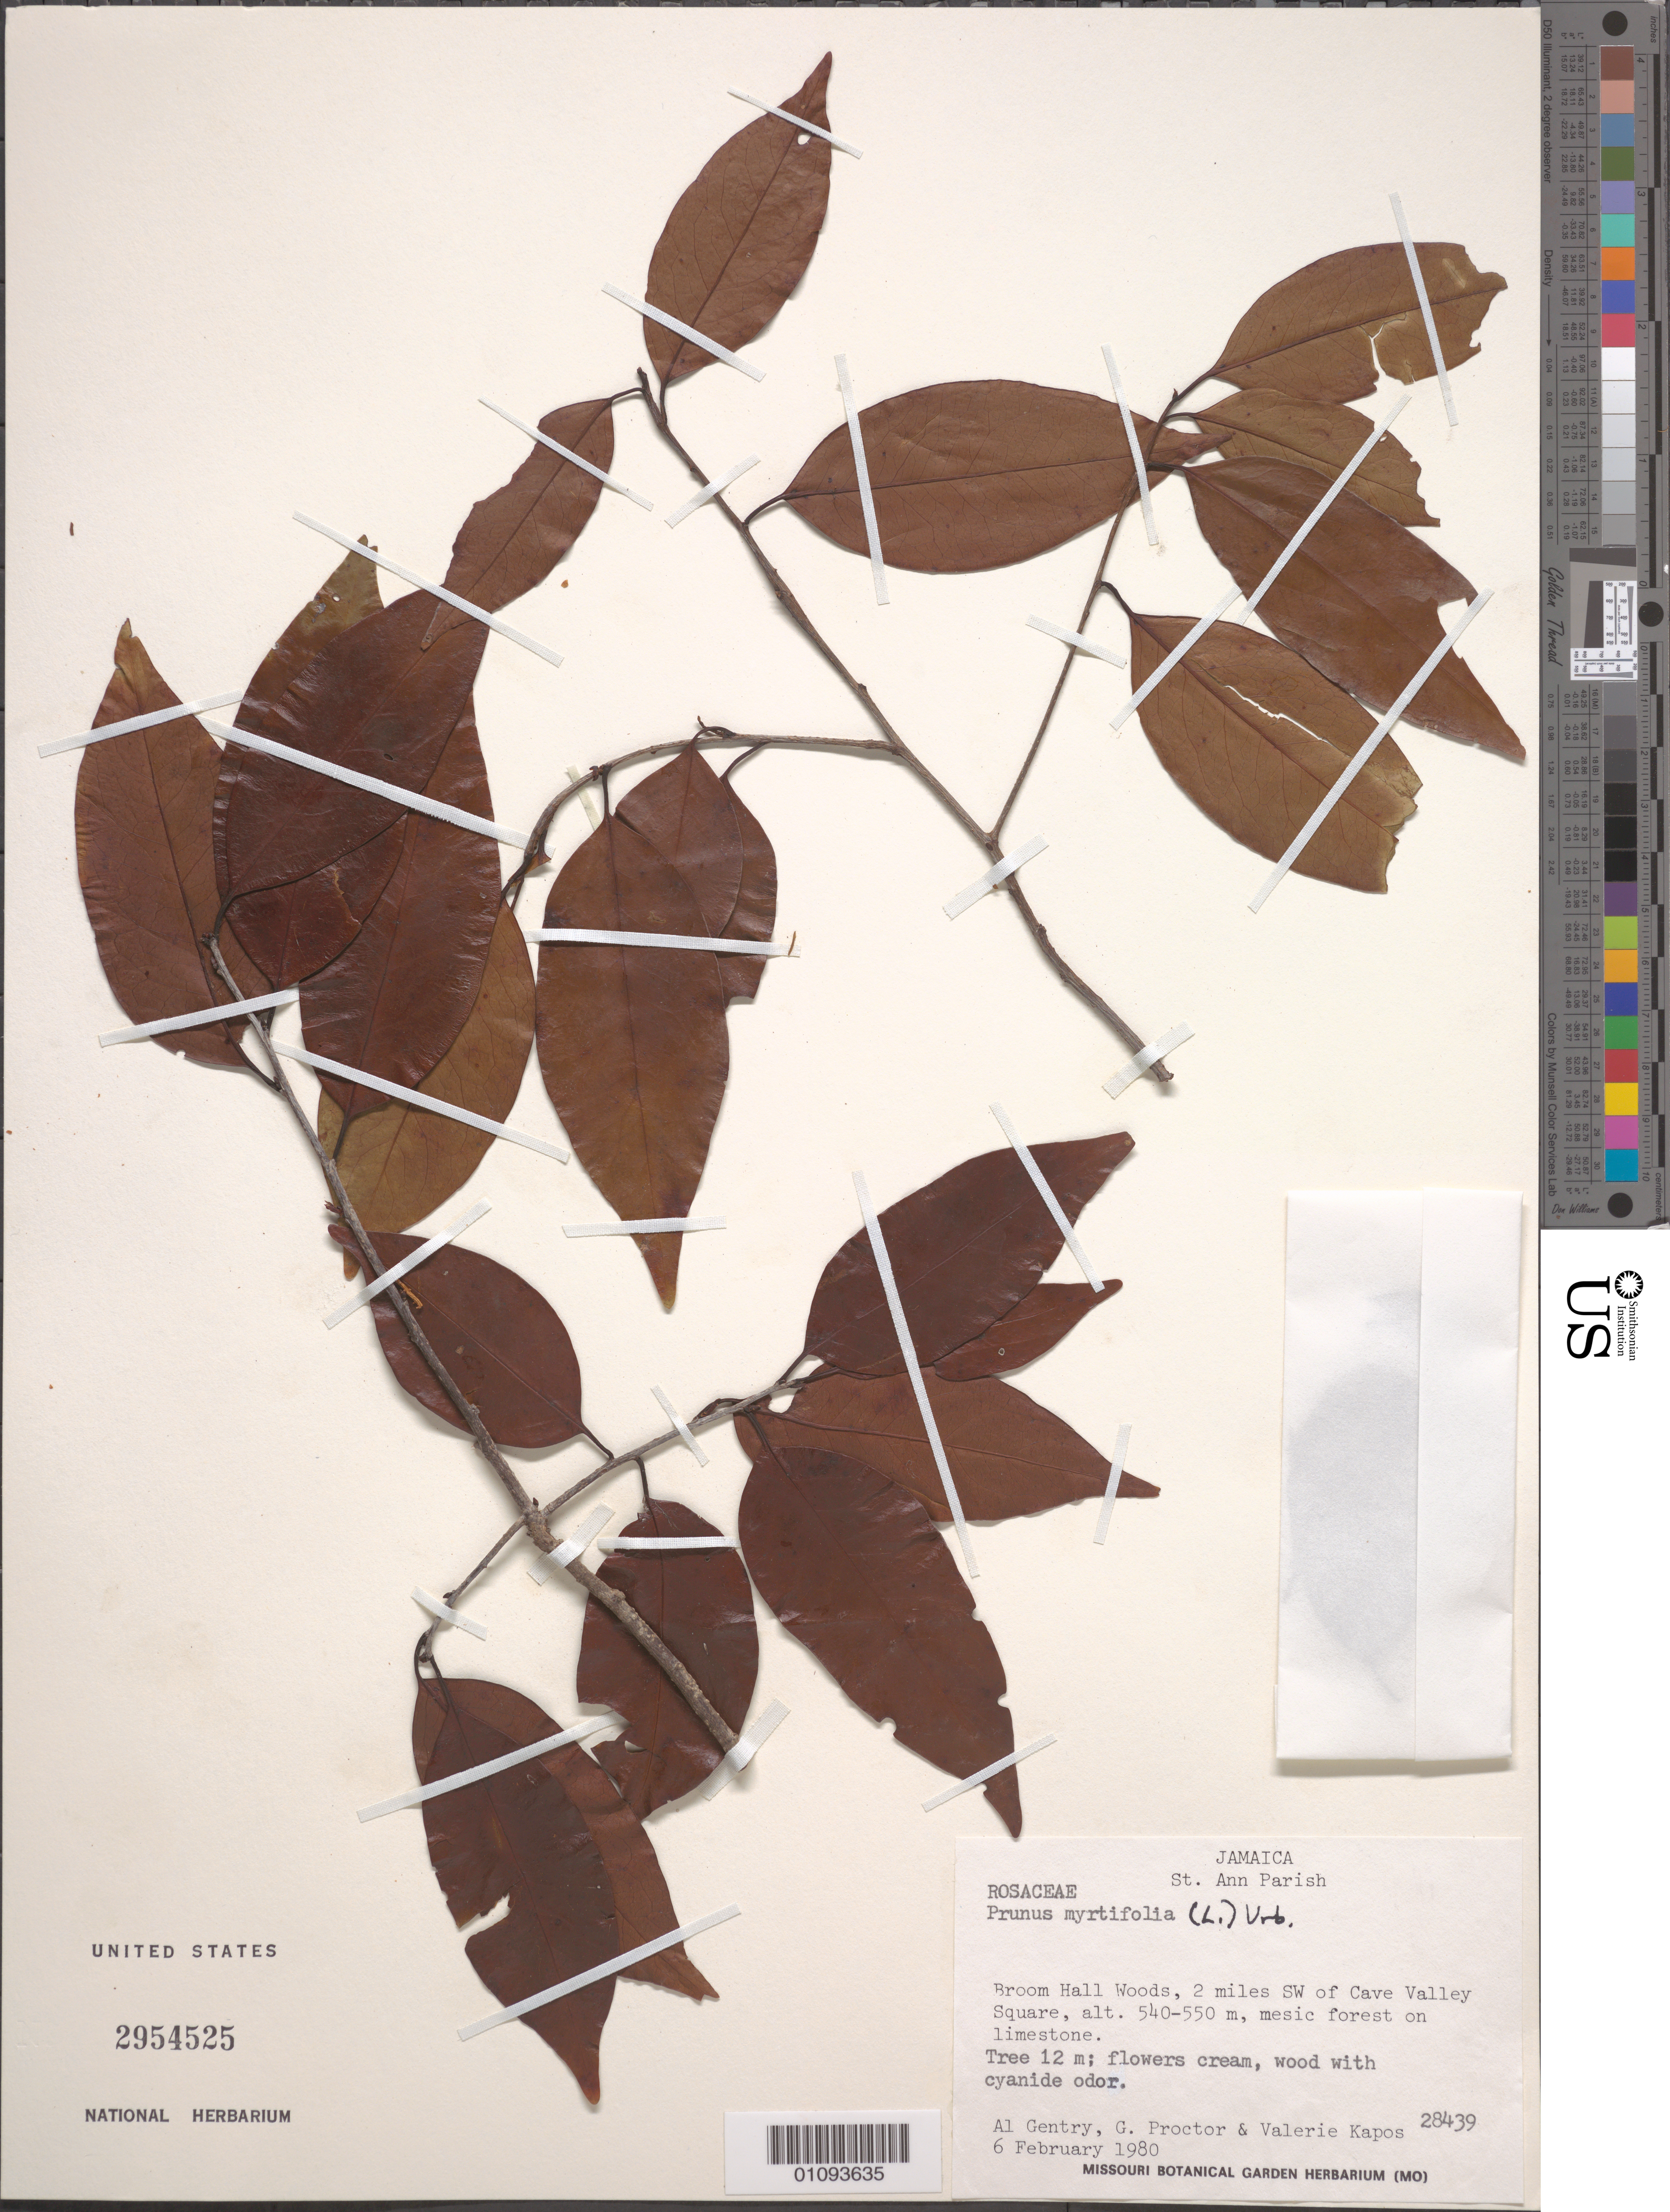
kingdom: Plantae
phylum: Tracheophyta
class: Magnoliopsida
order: Rosales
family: Rosaceae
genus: Prunus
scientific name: Prunus myrtifolia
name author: (L.) Urb.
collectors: A. H. Gentry, G. R. Proctor & V. Kapos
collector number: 28439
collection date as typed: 06 Feb 1980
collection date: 1980-02-06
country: Jamaica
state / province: Saint Ann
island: Jamaica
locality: Broom Hall Woods, 2 miles South West of Cave Valley Square, mesmic forest on limestone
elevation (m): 540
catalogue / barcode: US 2954525